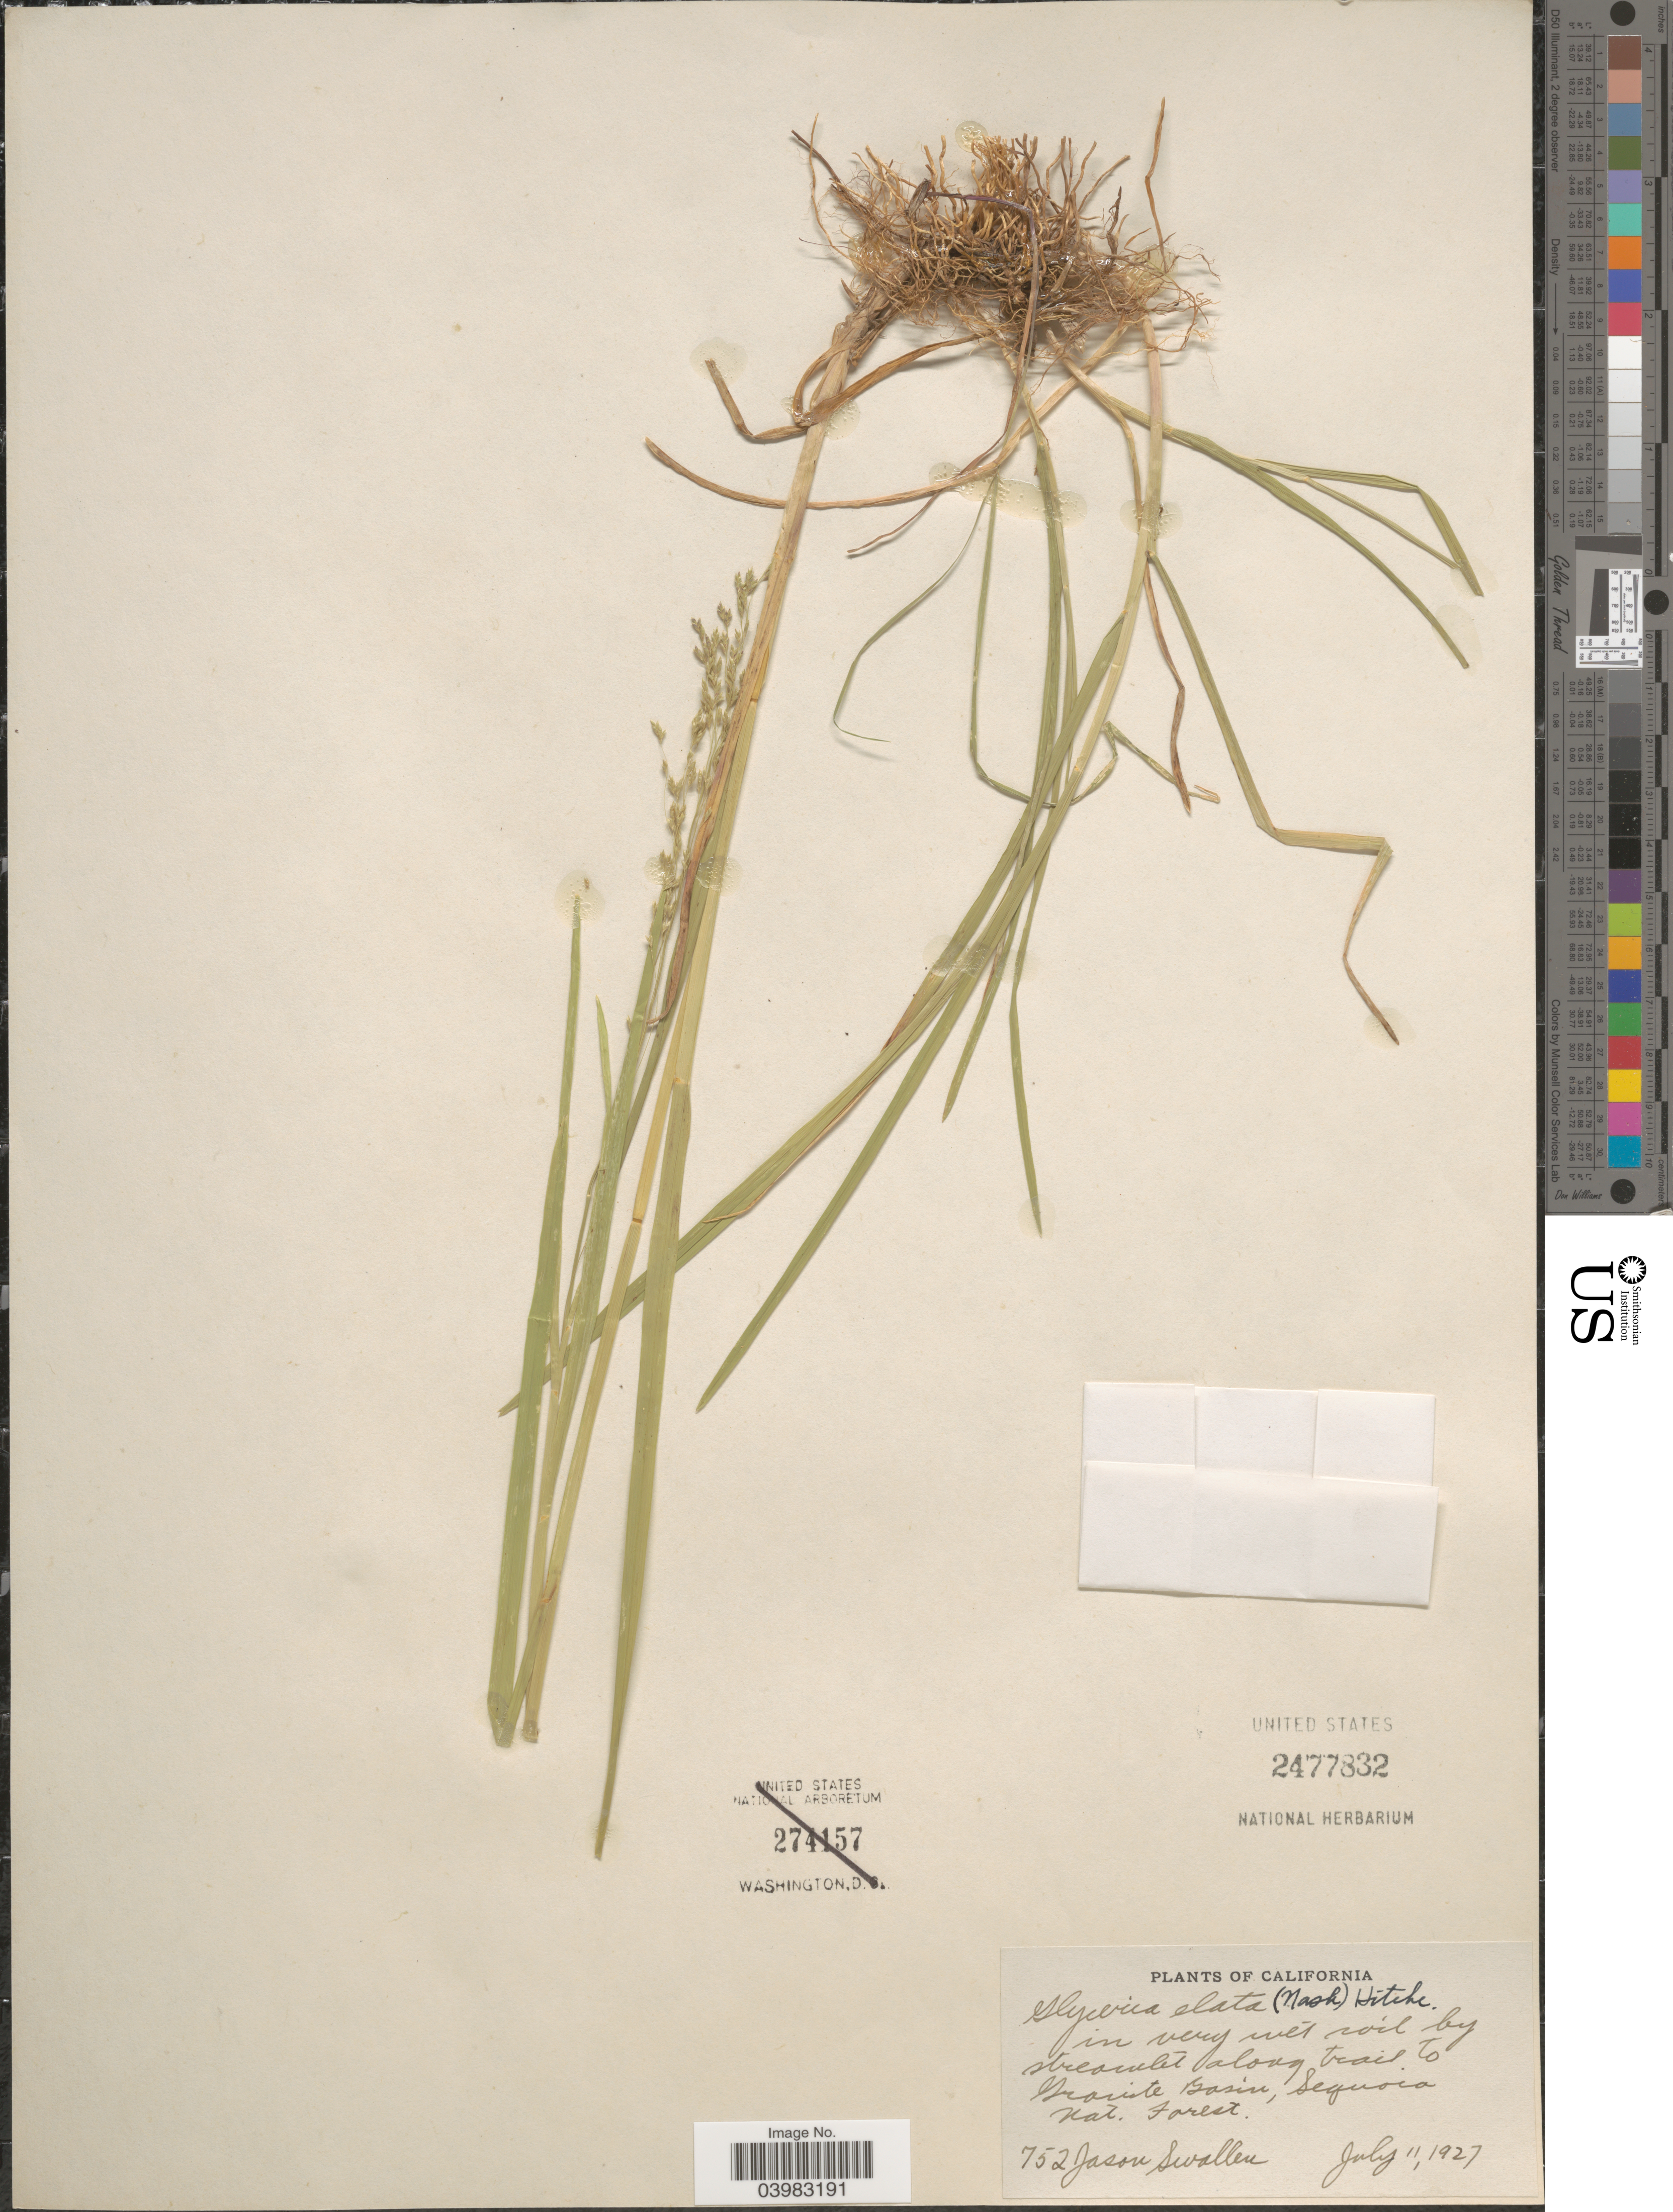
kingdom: Plantae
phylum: Tracheophyta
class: Liliopsida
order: Poales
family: Poaceae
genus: Glyceria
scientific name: Glyceria elata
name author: (Nash) M.E. Jones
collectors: J. R. Swallen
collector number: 752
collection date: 1927-07-11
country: United States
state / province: California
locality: By streamlet along trail to Granite Basin, Sequoia Nat. Forest.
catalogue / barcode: US 2477832